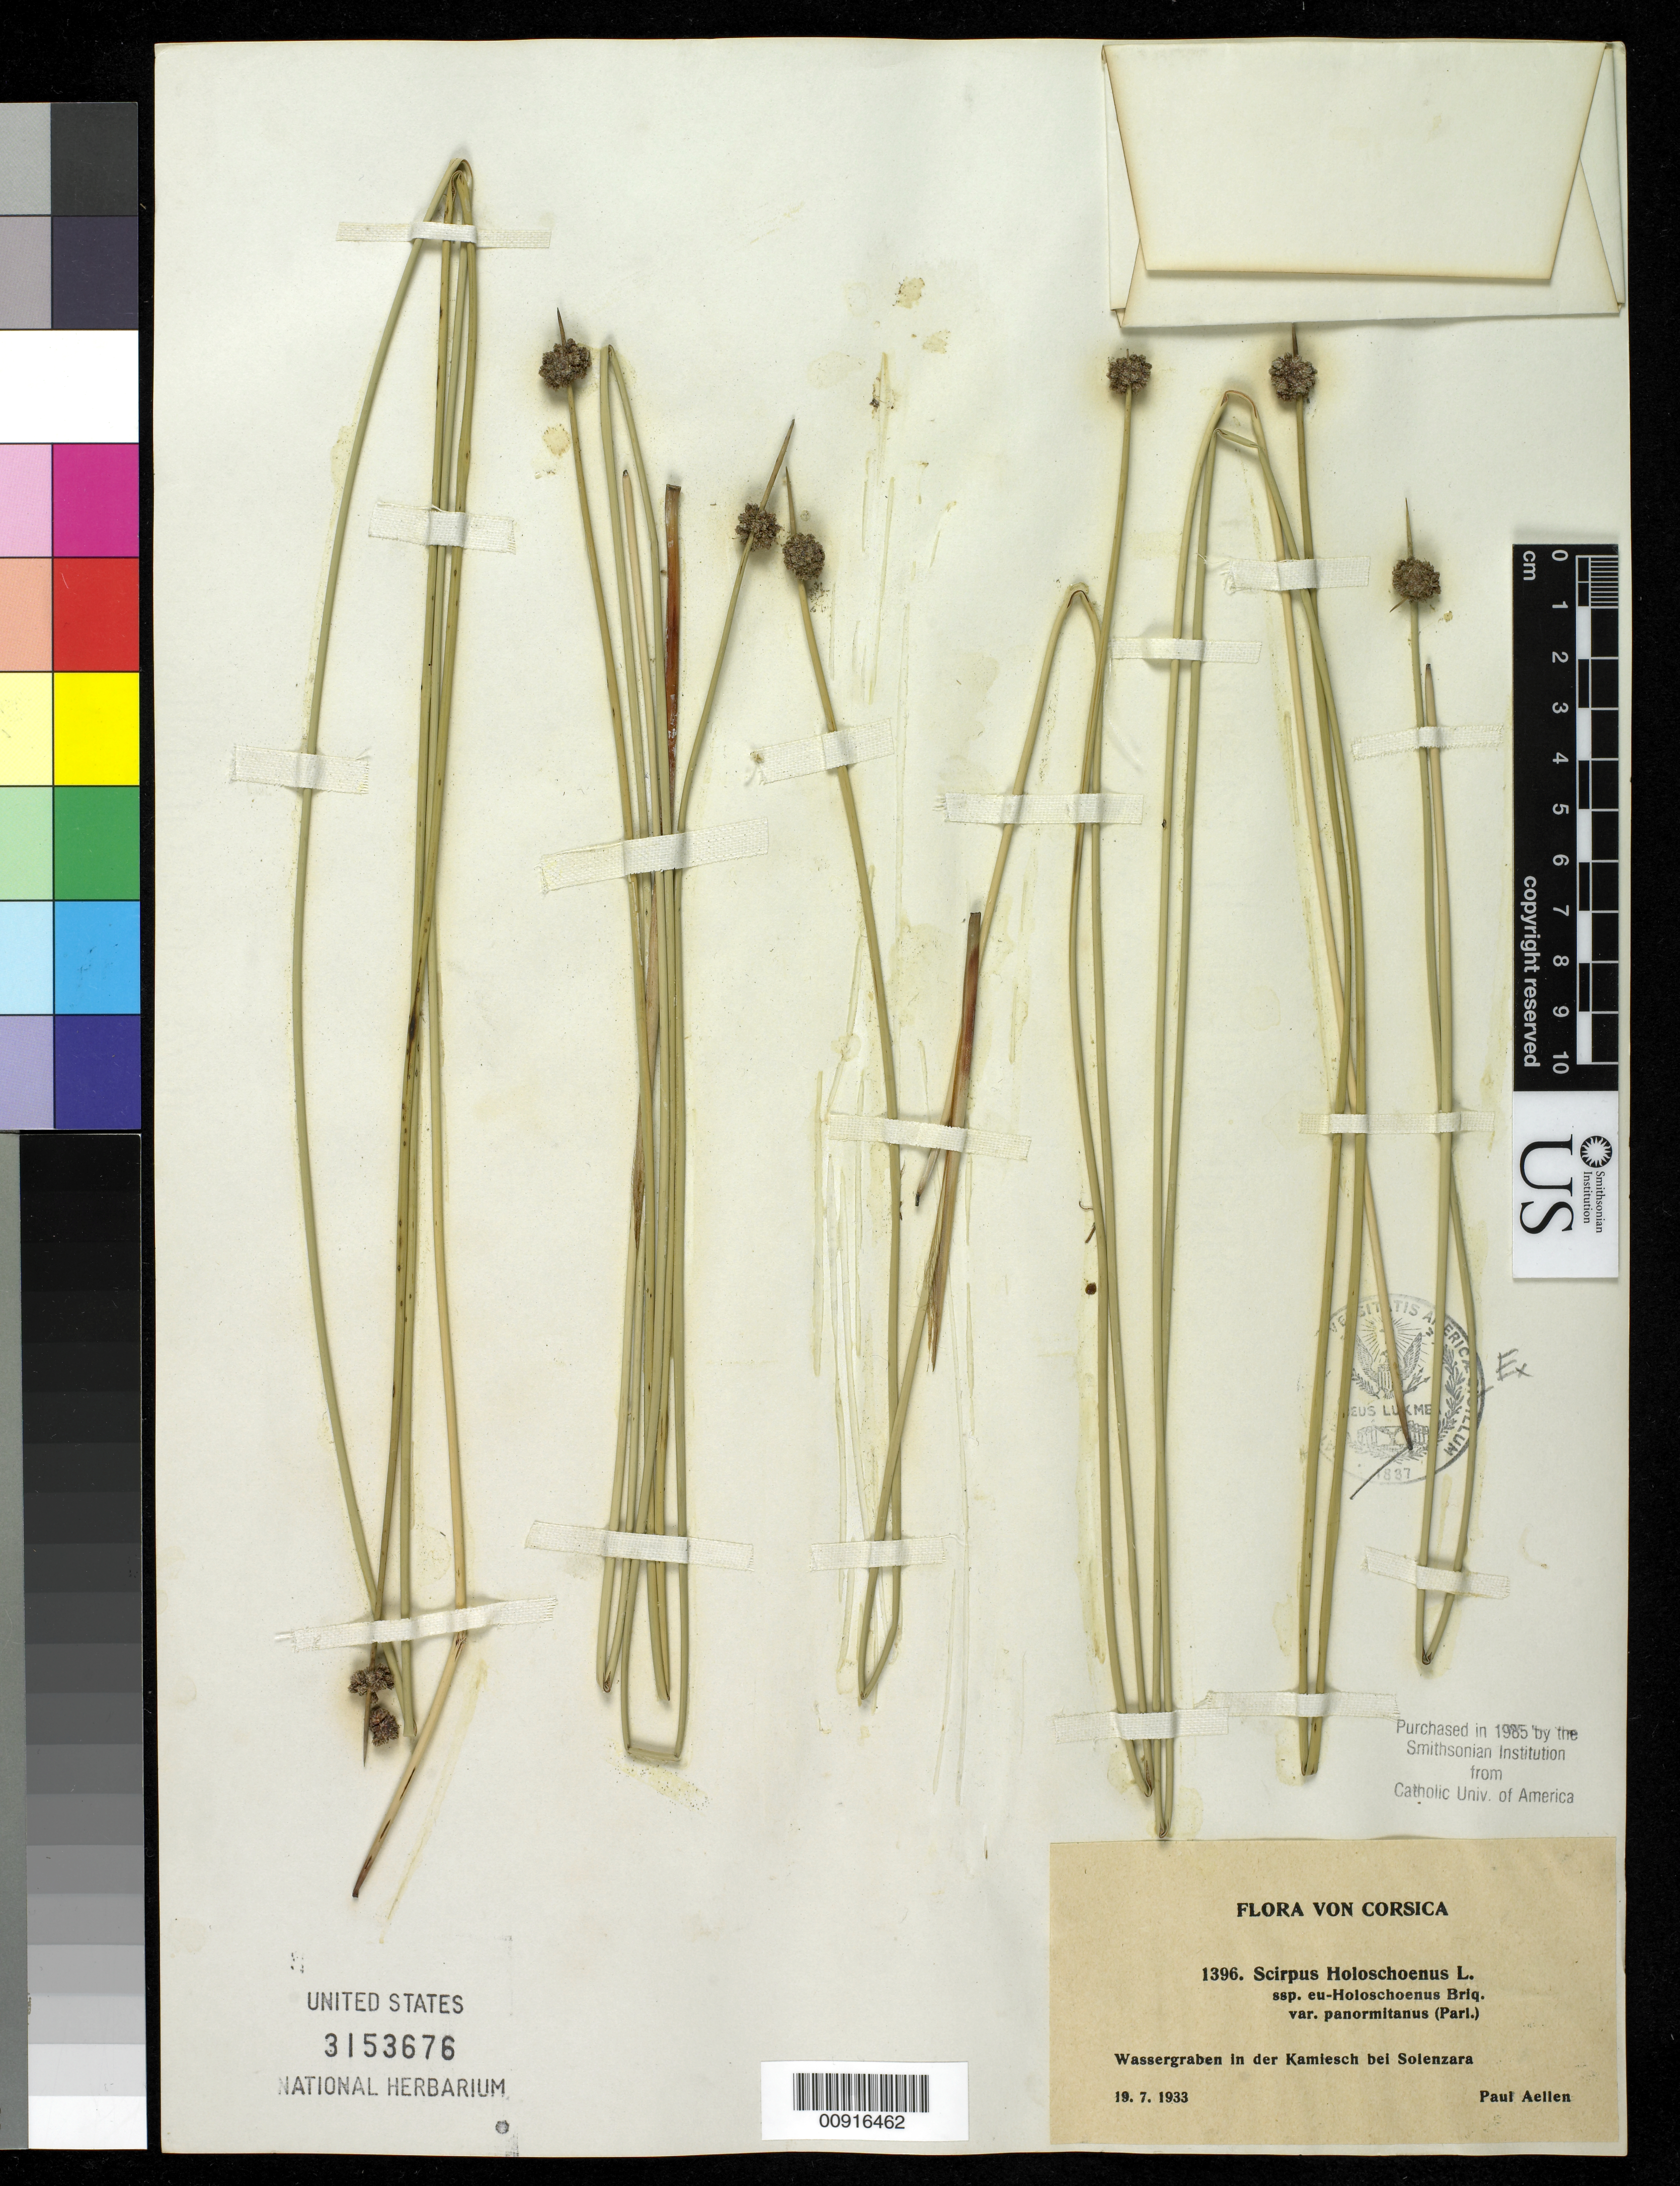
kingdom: Plantae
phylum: Tracheophyta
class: Liliopsida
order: Poales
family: Cyperaceae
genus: Scirpoides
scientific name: Scirpoides holoschoenus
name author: (L.) Soják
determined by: Strong, M. T., (US), Smithsonian Institution - National Museum of Natural History (UNITED STATES)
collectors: P. Aellen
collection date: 1933-07-19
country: France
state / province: Corsica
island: Corse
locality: Wassergraben in der Kamiesch bei Solenzara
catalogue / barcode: US 3153676